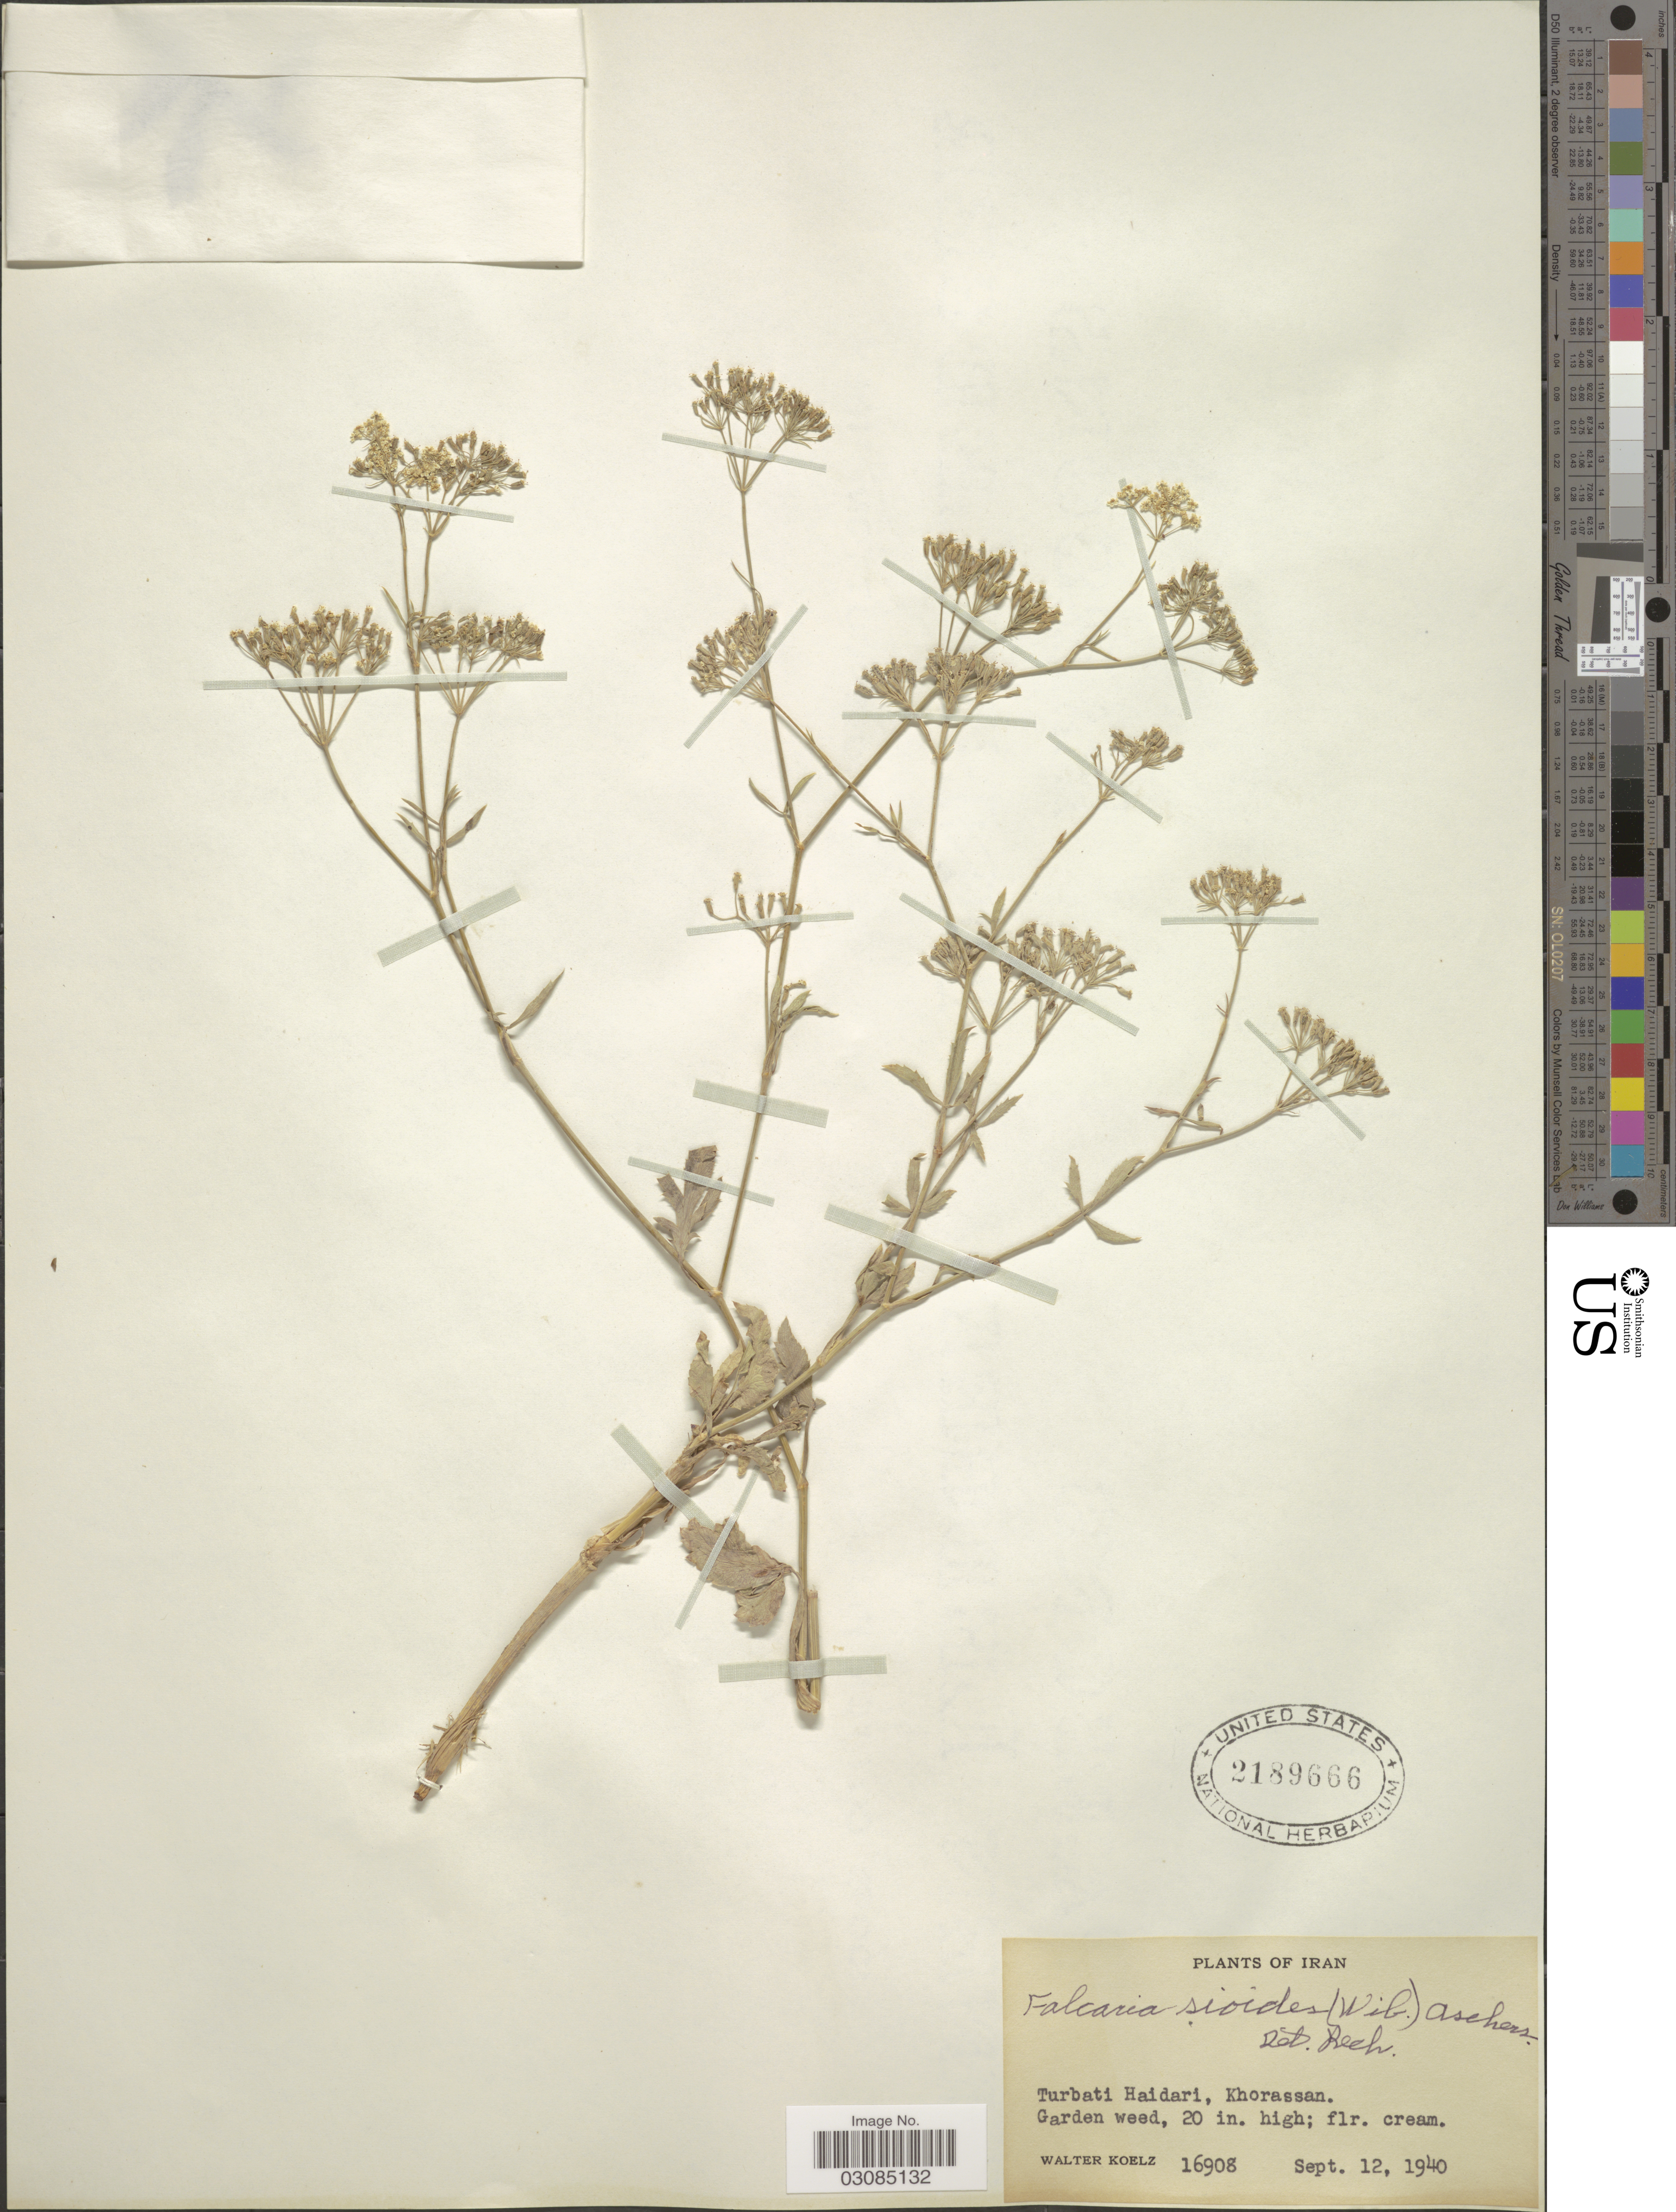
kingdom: Plantae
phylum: Tracheophyta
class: Magnoliopsida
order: Apiales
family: Apiaceae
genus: Falcaria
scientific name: Falcaria sioides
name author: (Wibel) Asch.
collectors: W. N. Koelz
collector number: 16908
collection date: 1940-09-21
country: Iran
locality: Turbati Haidari, Khorassan. Garden weed.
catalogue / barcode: US 2189666